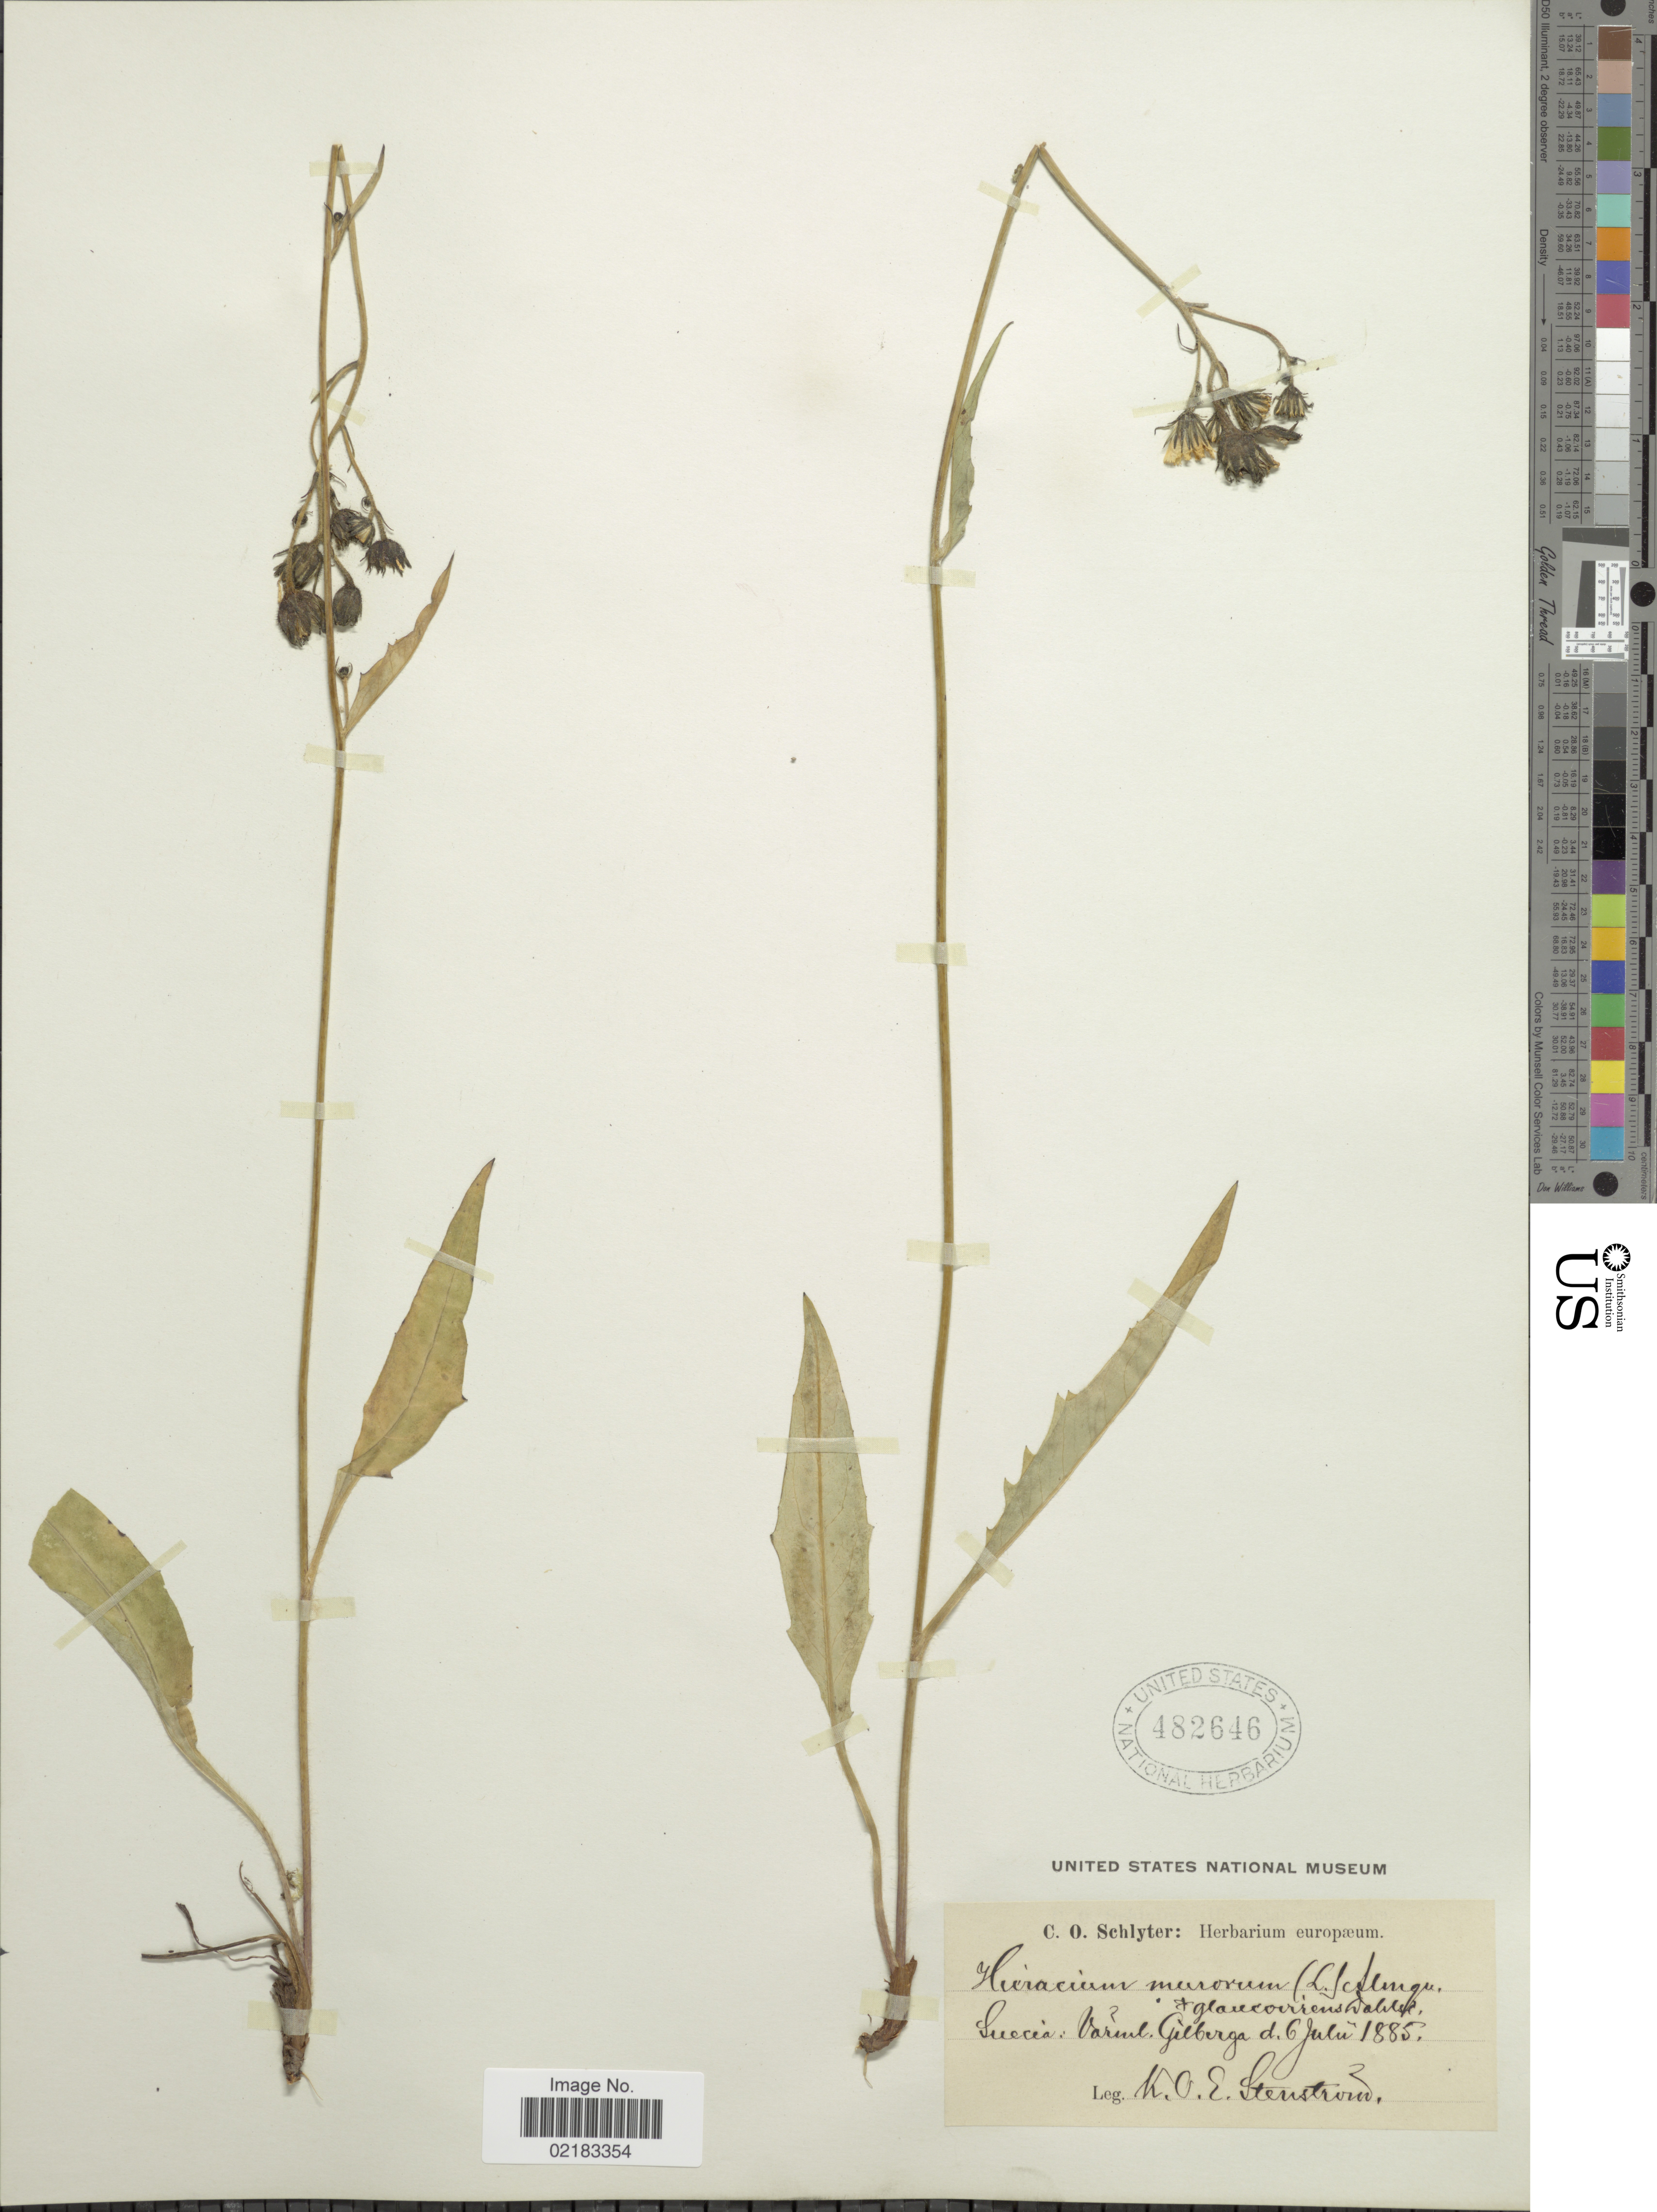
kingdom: Plantae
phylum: Tracheophyta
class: Magnoliopsida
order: Asterales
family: Asteraceae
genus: Hieracium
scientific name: Hieracium murorum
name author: L.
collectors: K. O. E. Stenström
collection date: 1885-07-06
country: Sweden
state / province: Varmland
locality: Suecia: Varuil Gilberga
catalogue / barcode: US 482646